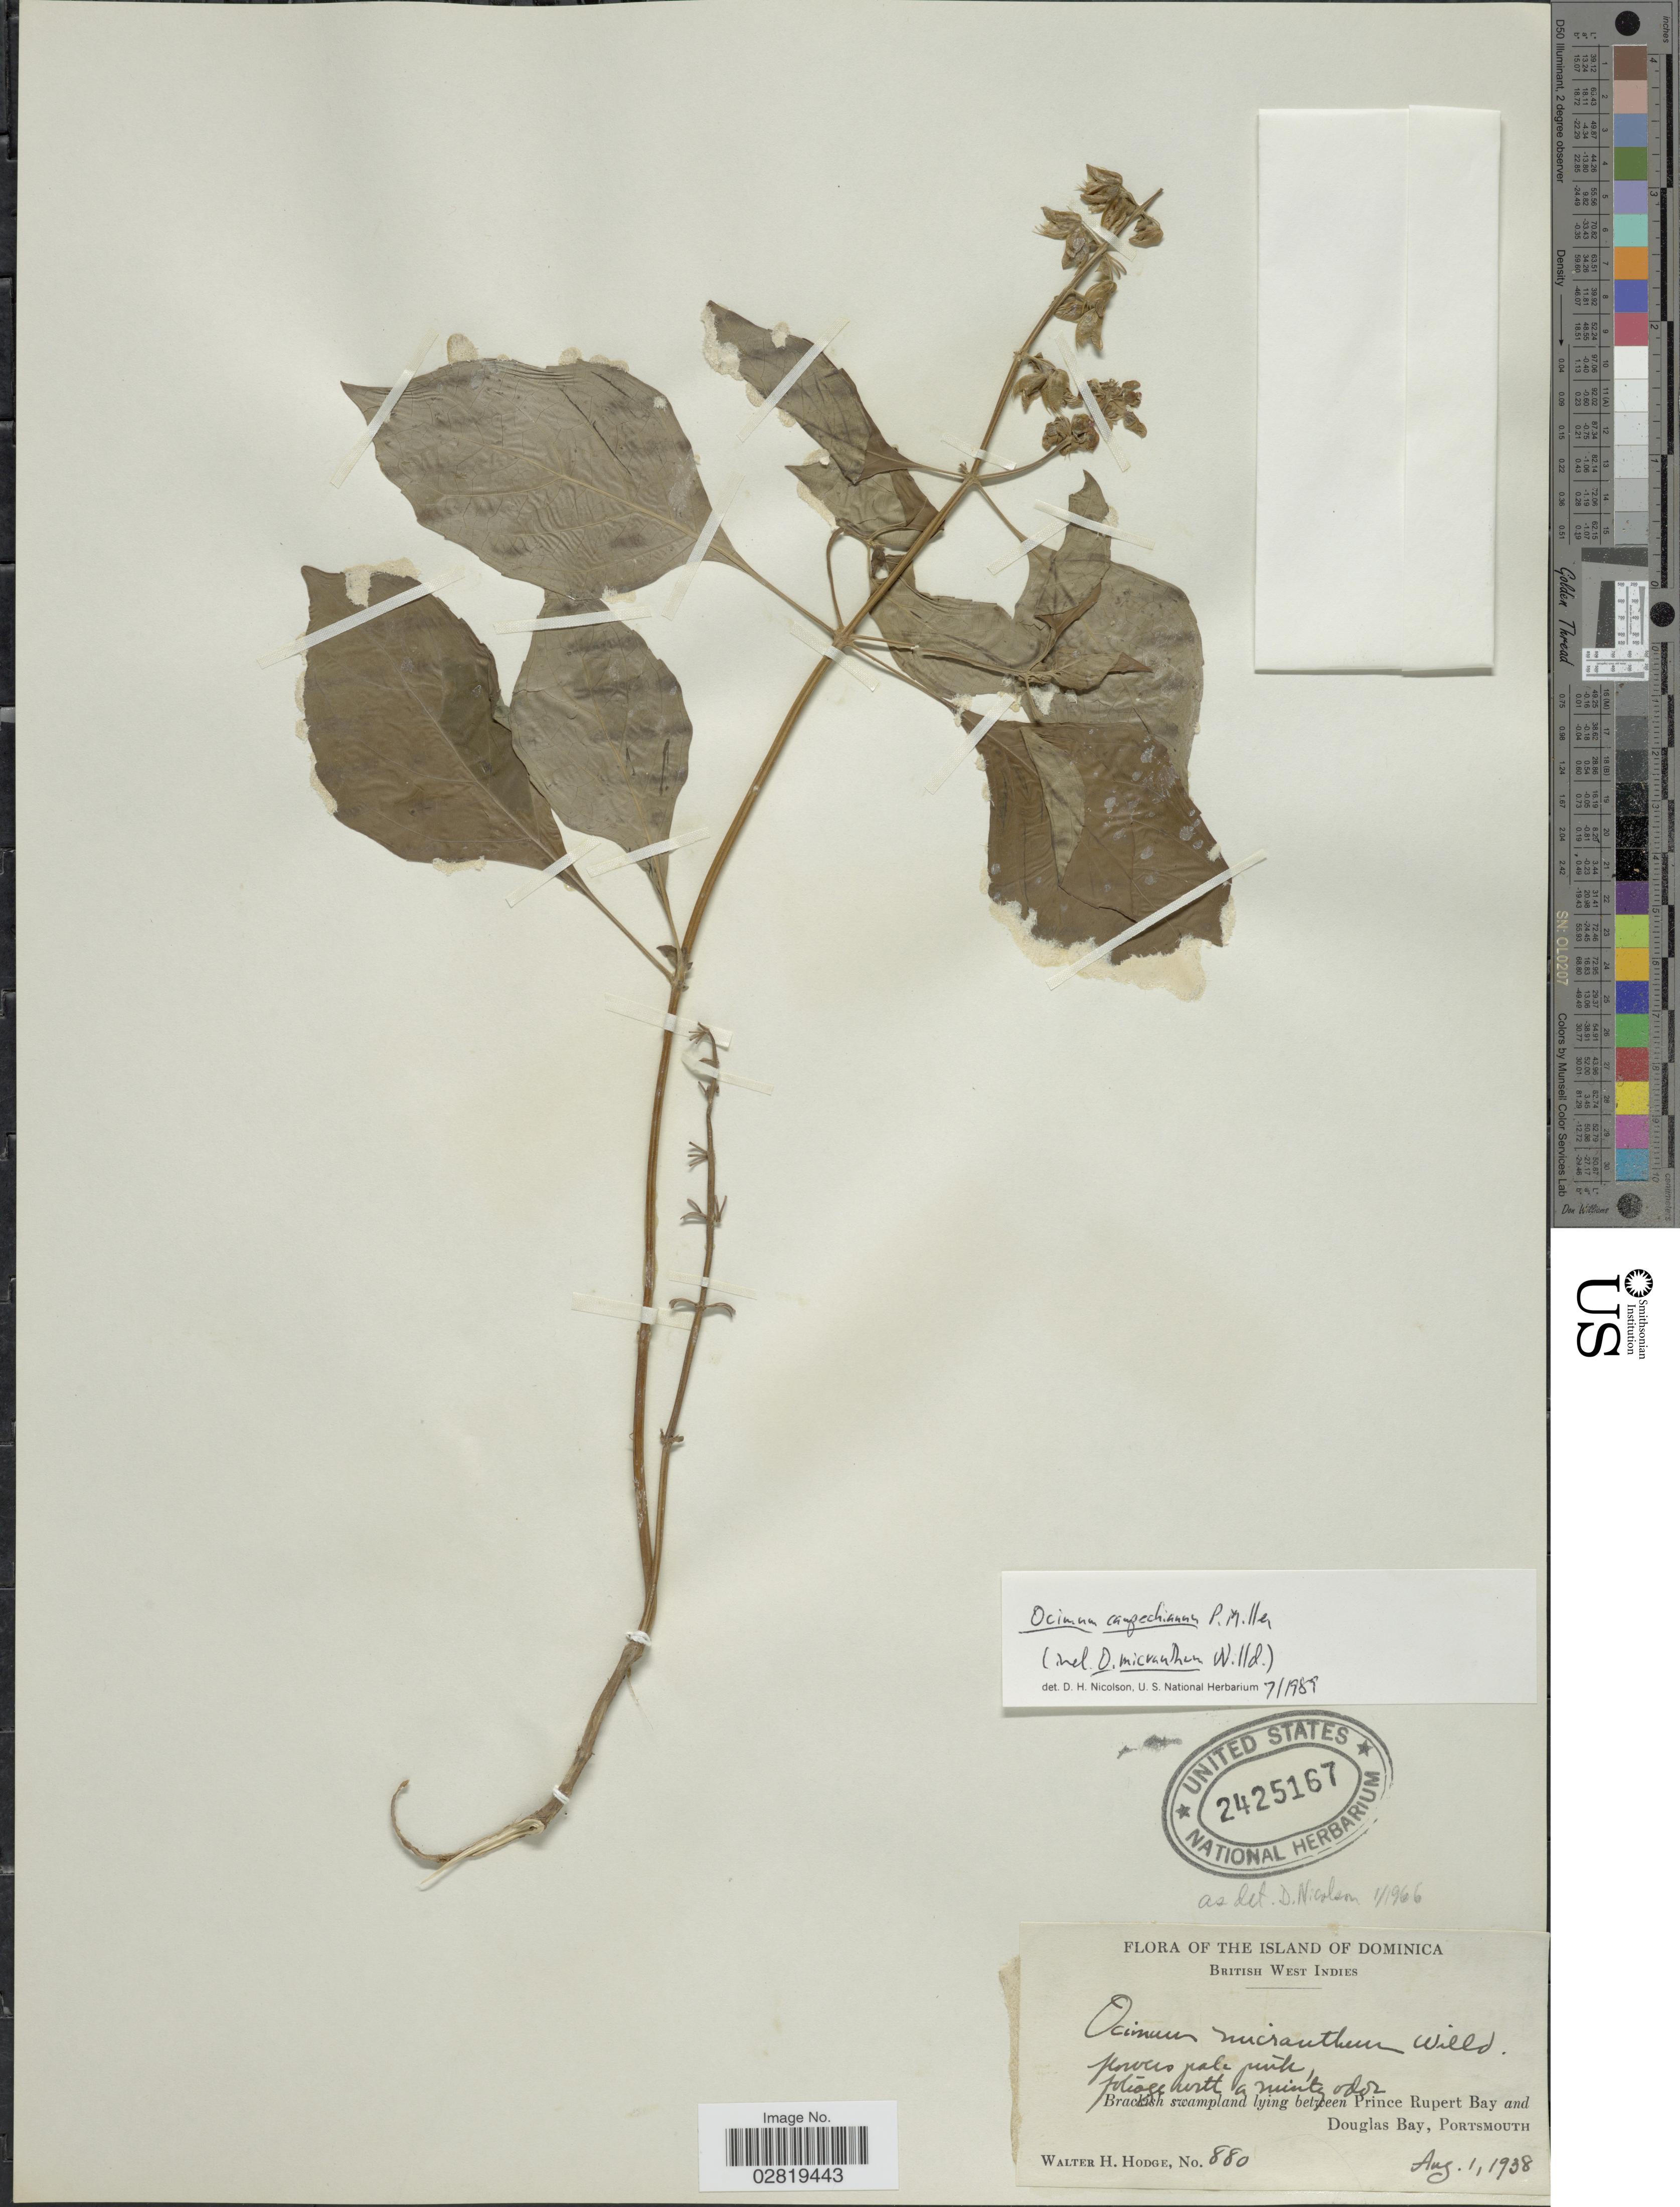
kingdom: Plantae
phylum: Tracheophyta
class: Magnoliopsida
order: Lamiales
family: Lamiaceae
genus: Ocimum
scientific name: Ocimum campechianum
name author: Mill.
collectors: W. Hodge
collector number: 880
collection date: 1938-08-01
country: Dominica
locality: The Island of Dominica, British West Indies, Brackish swampland lying between Prince Rupert Bay and Douglas Bay, Portsmouth.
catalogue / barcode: US 2425167